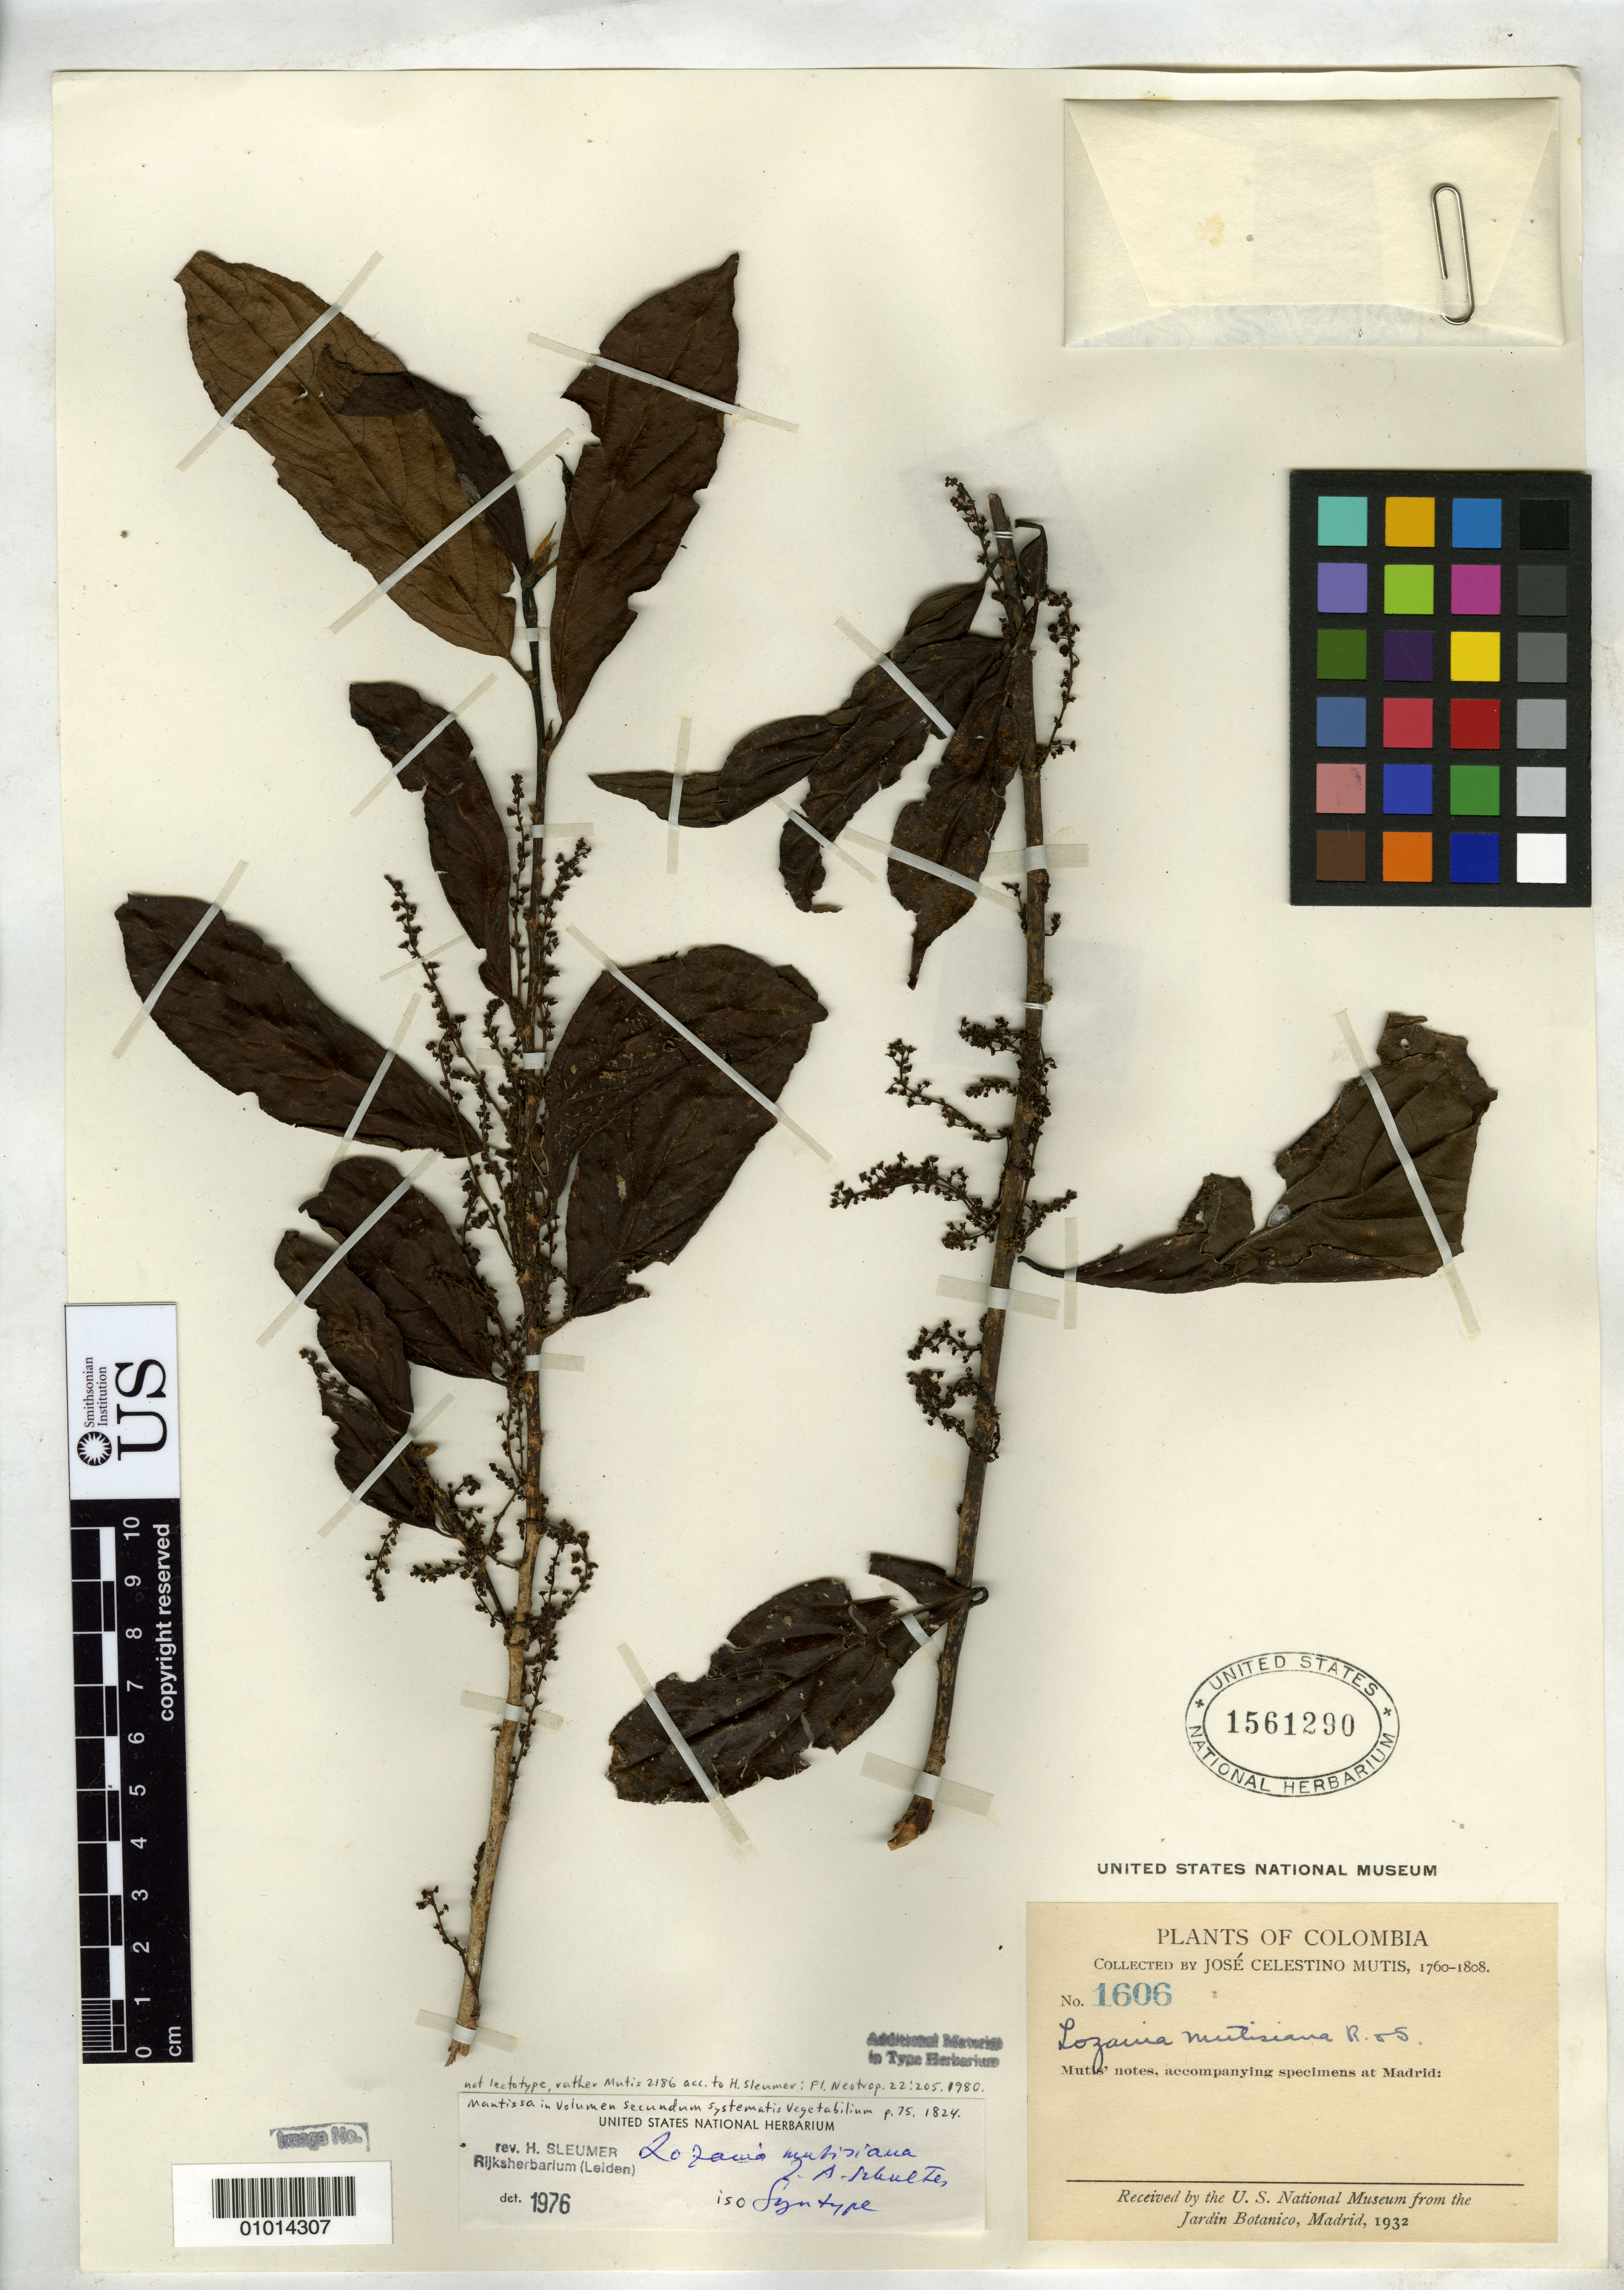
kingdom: Plantae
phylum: Tracheophyta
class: Magnoliopsida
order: Malpighiales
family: Lacistemataceae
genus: Lozania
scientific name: Lozania mutisiana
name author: Schult. in Roem. & Schult.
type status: Isosyntype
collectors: J. C. B. Mutis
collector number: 1606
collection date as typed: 1760 to 1808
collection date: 1760/1808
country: Colombia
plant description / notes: Lectotype collection is Mutis 2186 as designated by H.O. Sleumer, Fl. Neptrop. 22: 205 (1980).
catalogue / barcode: US 1561290